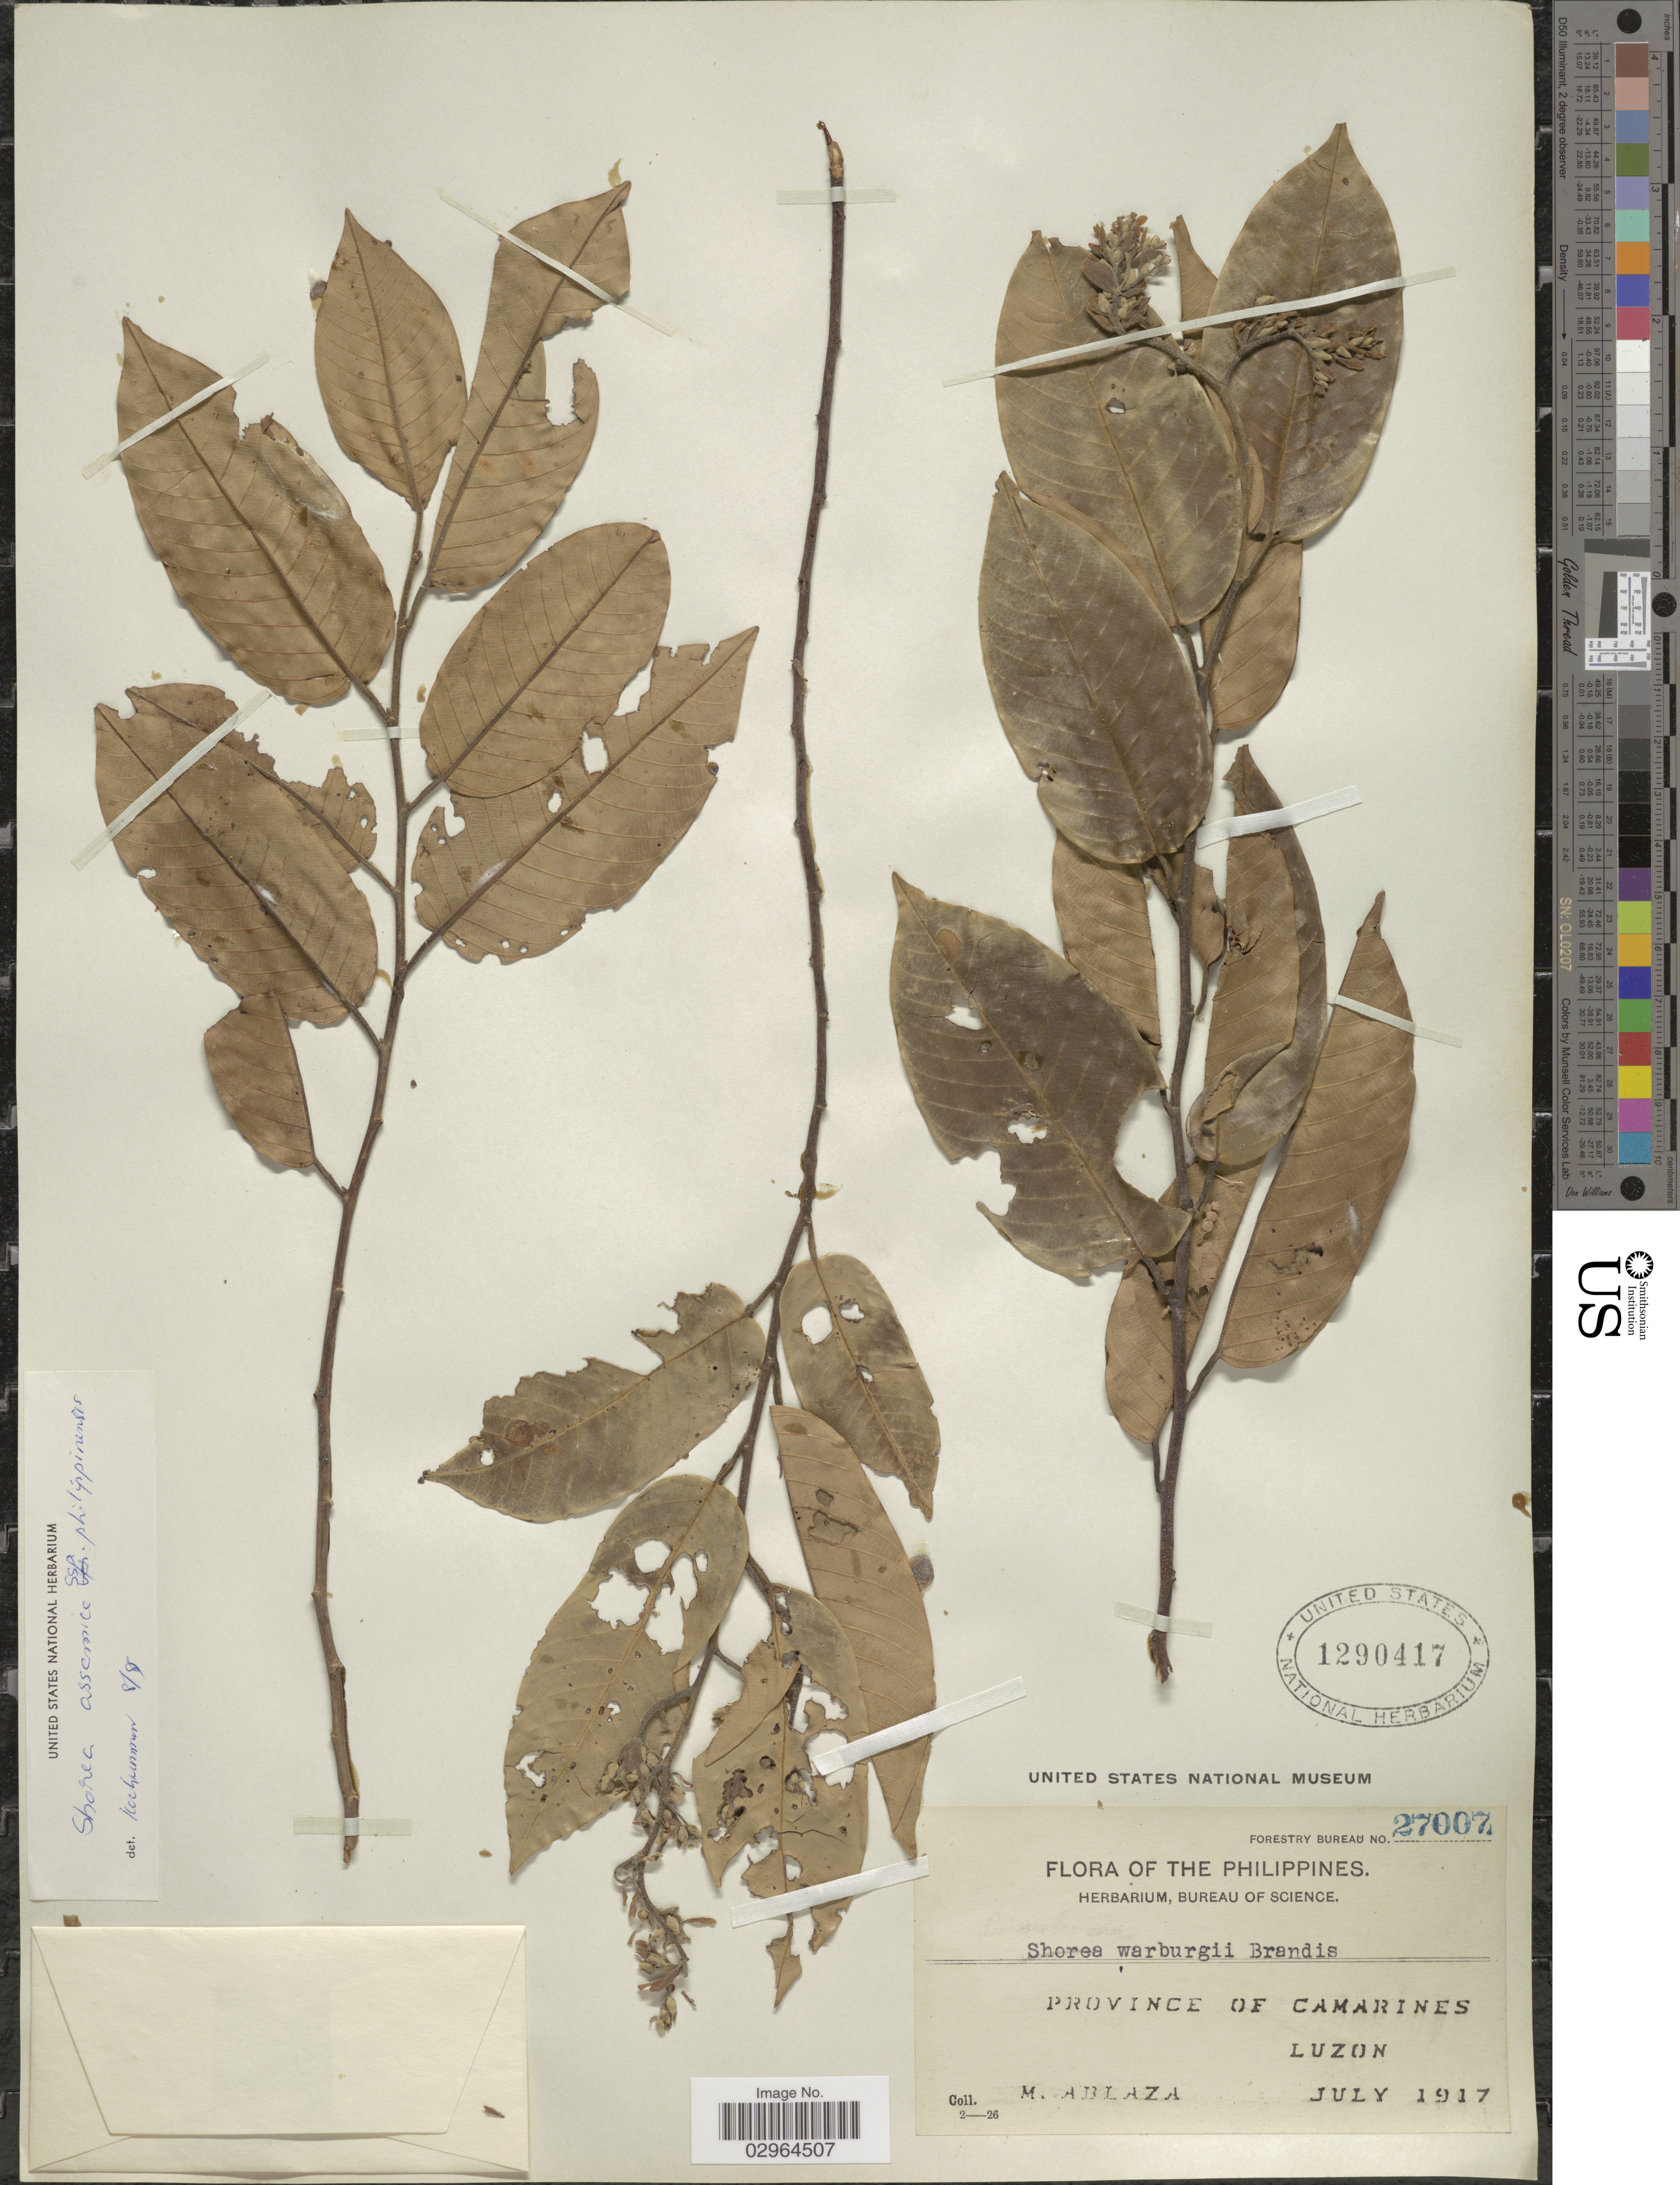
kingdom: Plantae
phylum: Tracheophyta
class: Magnoliopsida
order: Malvales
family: Dipterocarpaceae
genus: Anthoshorea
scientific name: Anthoshorea assamica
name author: (Dyer) P.S. Ashton & J. Heck.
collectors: M. Ablaza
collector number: Forestry Bureau 27007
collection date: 1917-07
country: Philippines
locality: Province of Camarines, Luzon.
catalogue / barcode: US 1290417